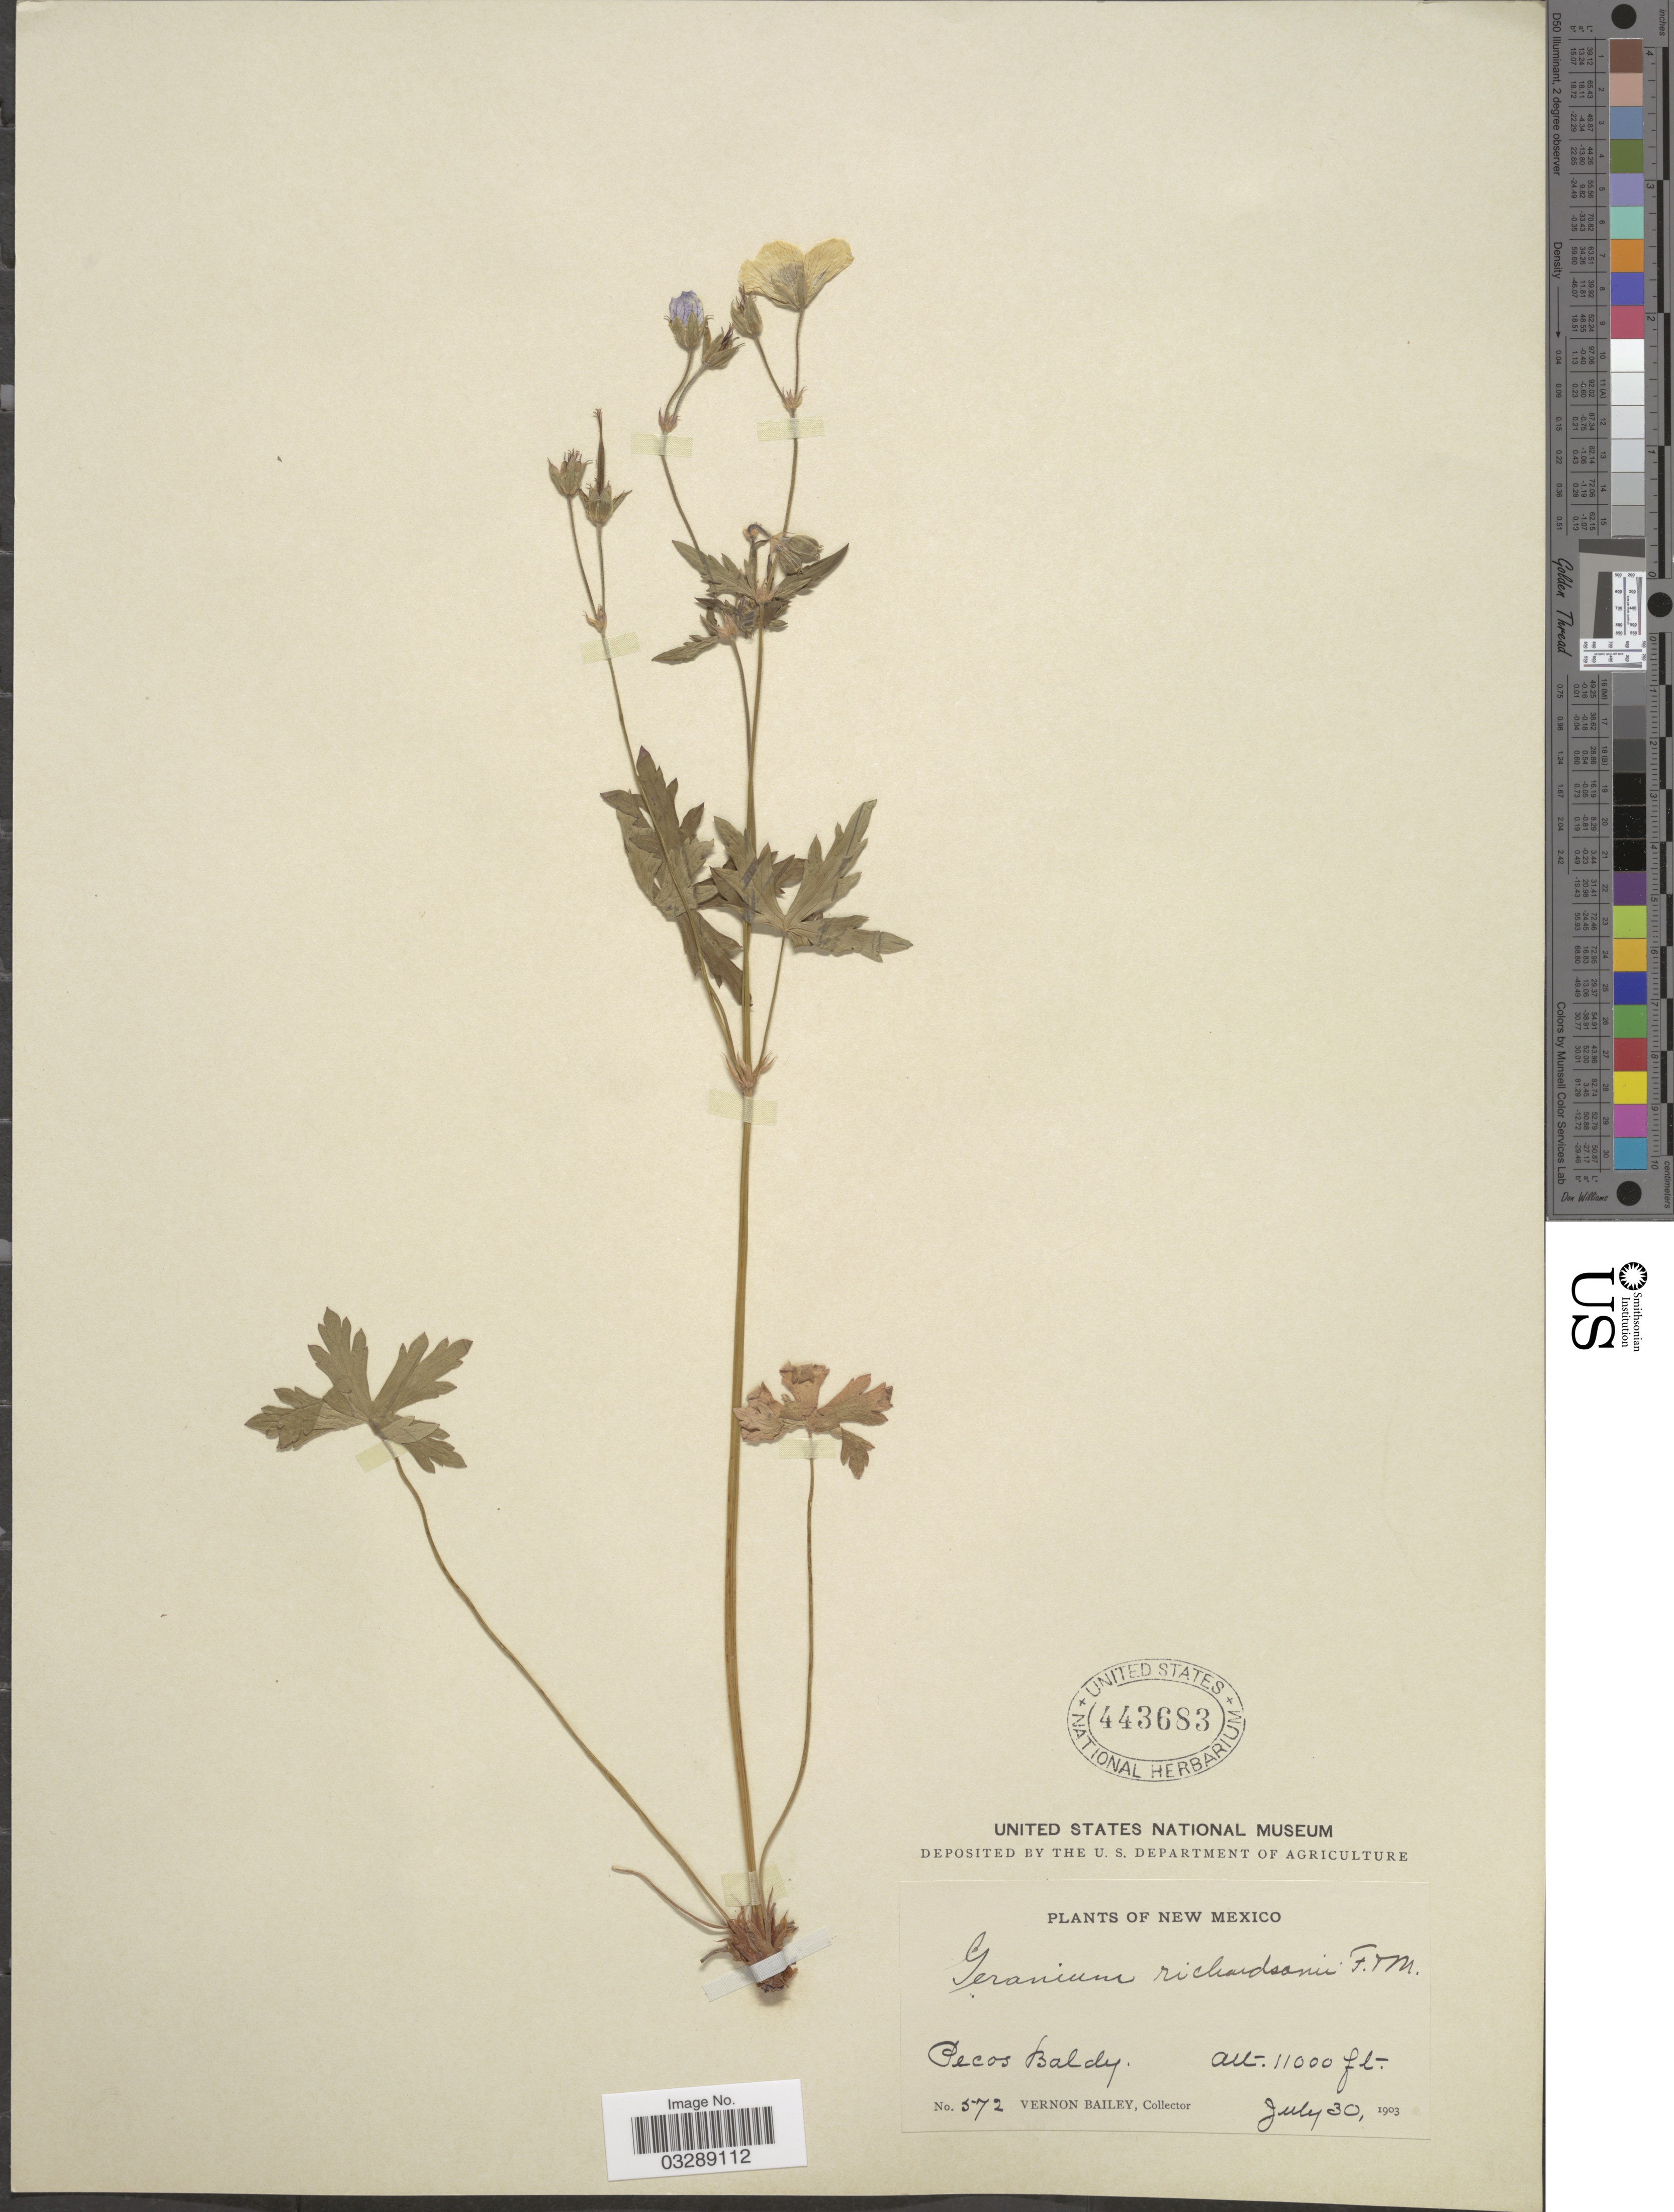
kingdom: Plantae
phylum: Tracheophyta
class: Magnoliopsida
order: Geraniales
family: Geraniaceae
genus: Geranium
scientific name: Geranium richardsonii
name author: Fisch. & Trautv.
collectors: V. O. Bailey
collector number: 572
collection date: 1903-07-30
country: United States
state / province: New Mexico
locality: Pecos Baldy.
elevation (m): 3353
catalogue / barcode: US 443683